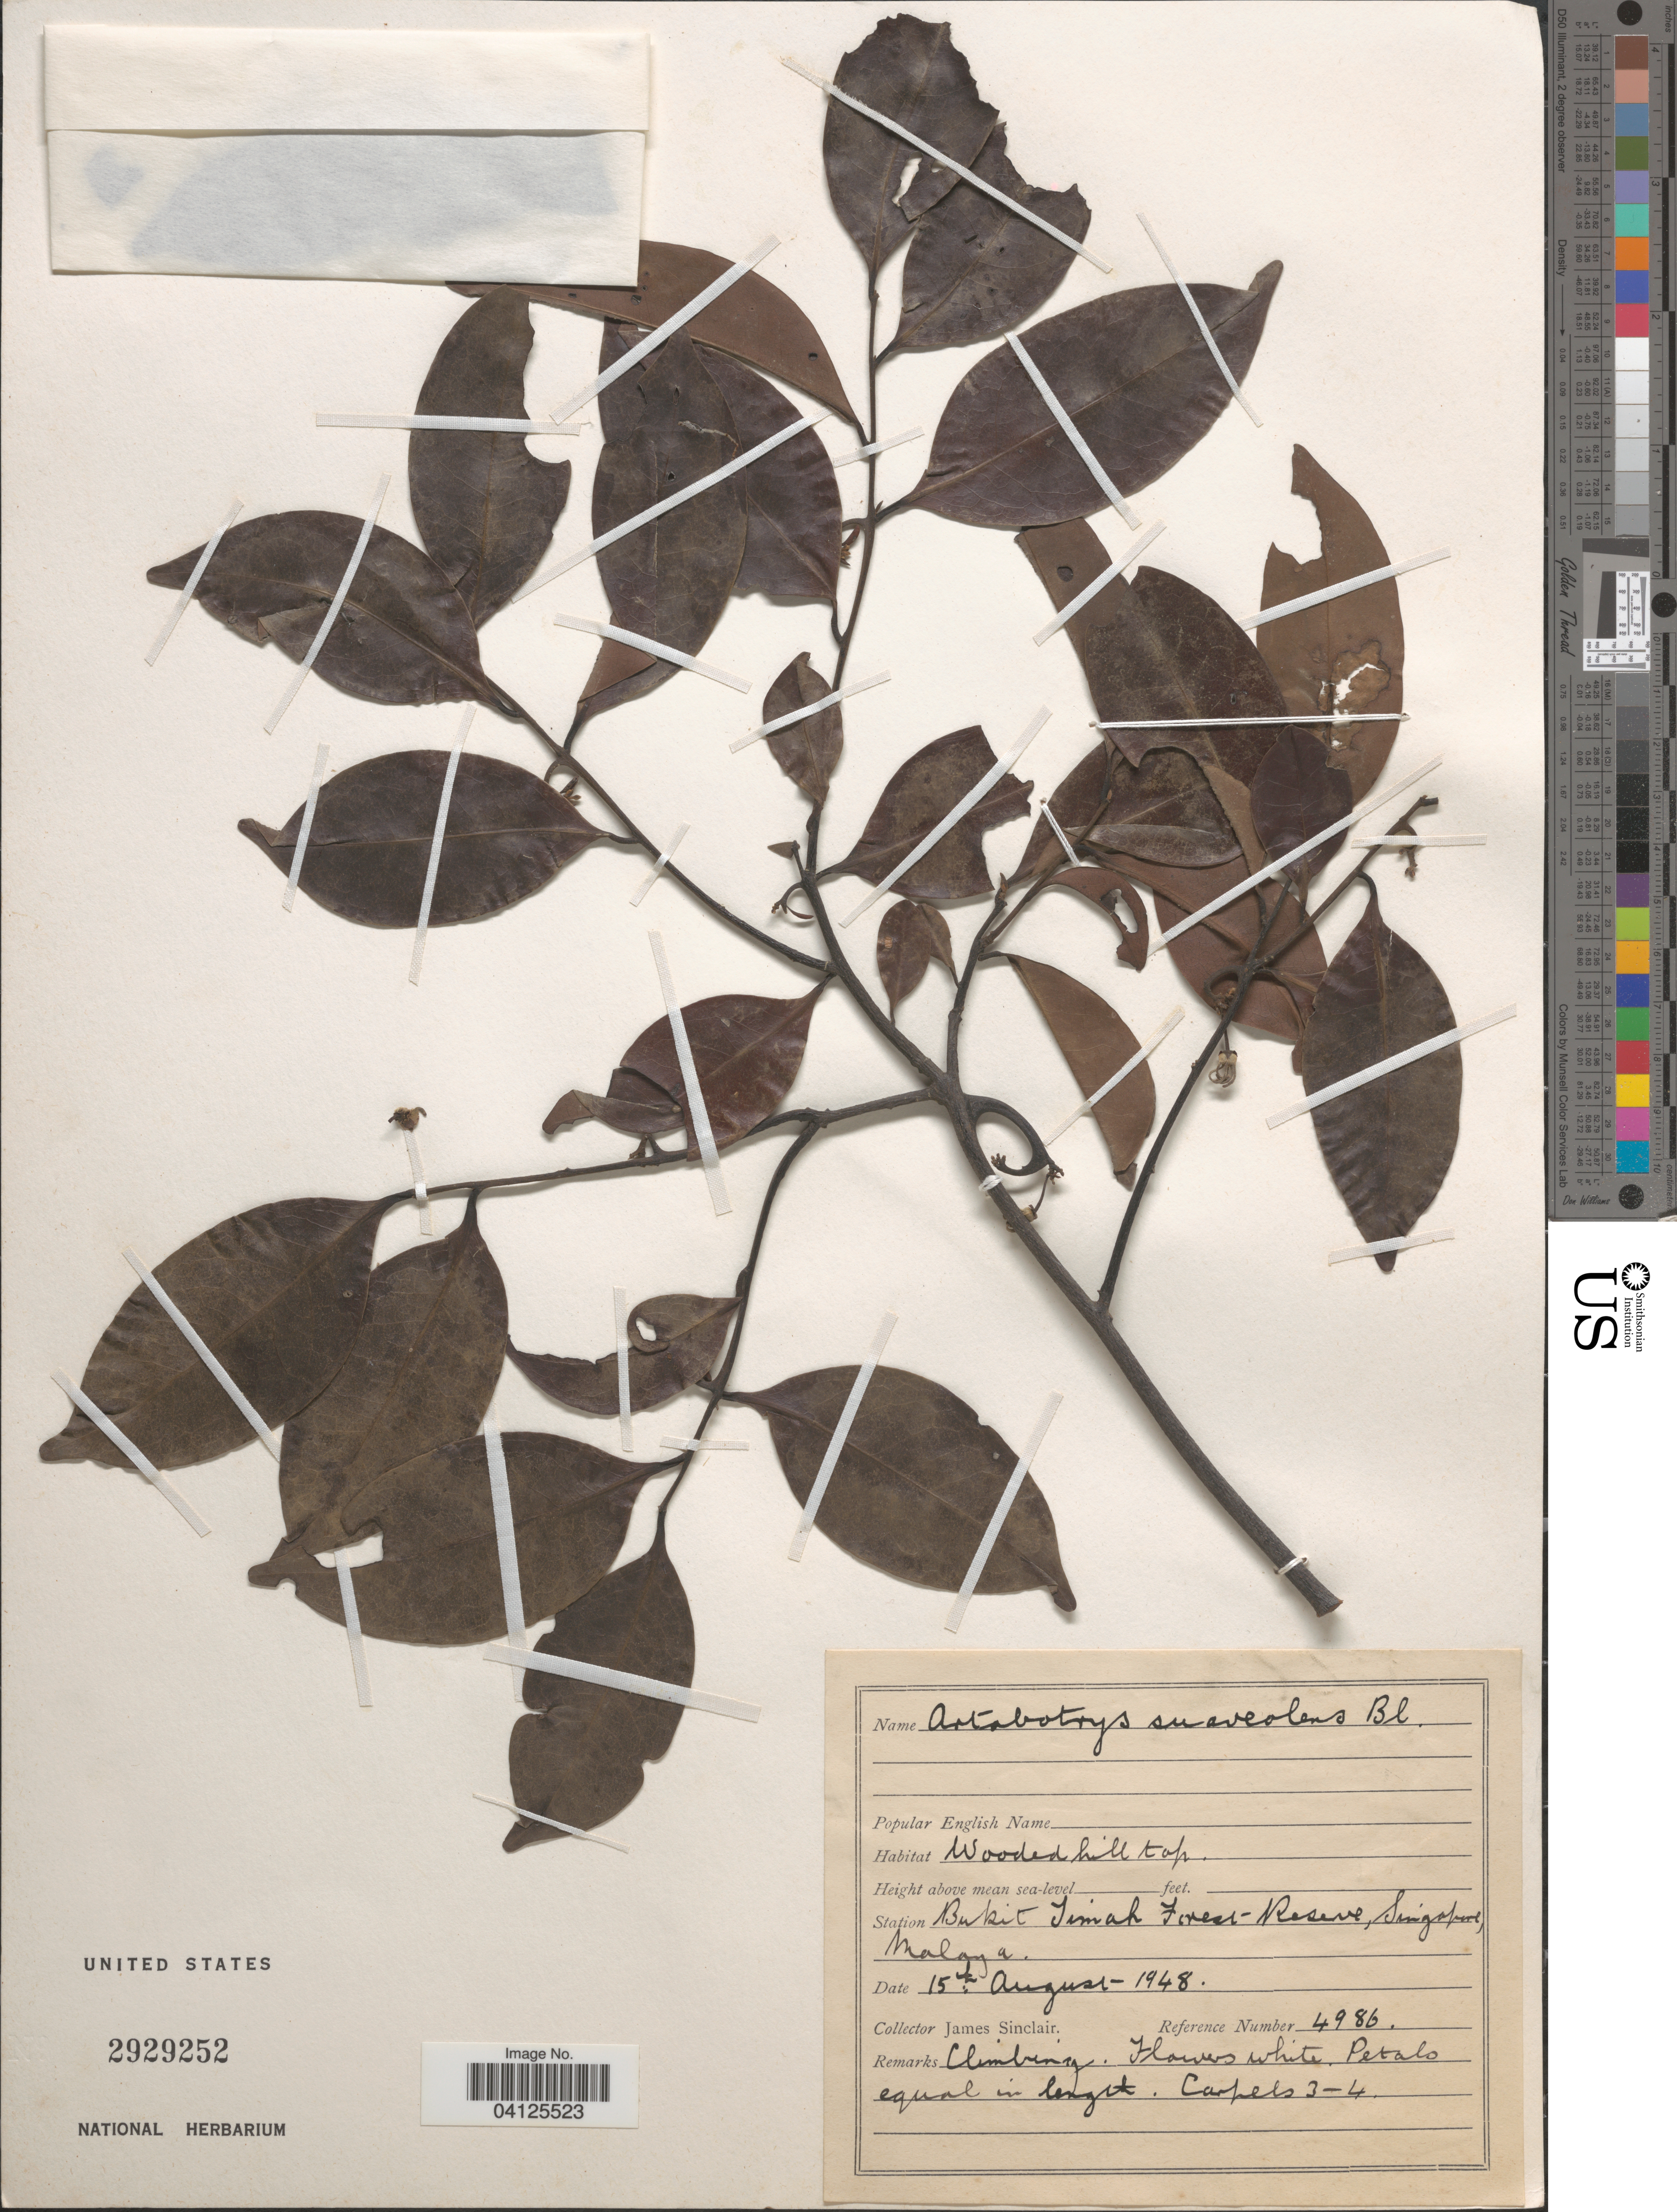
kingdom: Plantae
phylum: Tracheophyta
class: Magnoliopsida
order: Magnoliales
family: Annonaceae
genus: Artabotrys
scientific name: Artabotrys suaveolens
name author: (Blume) Blume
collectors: J. Sinclair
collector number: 4986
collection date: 1948-08-15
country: Singapore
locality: Station Bukit Timah Forest Reserve, Malaya.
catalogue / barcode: US 2929252